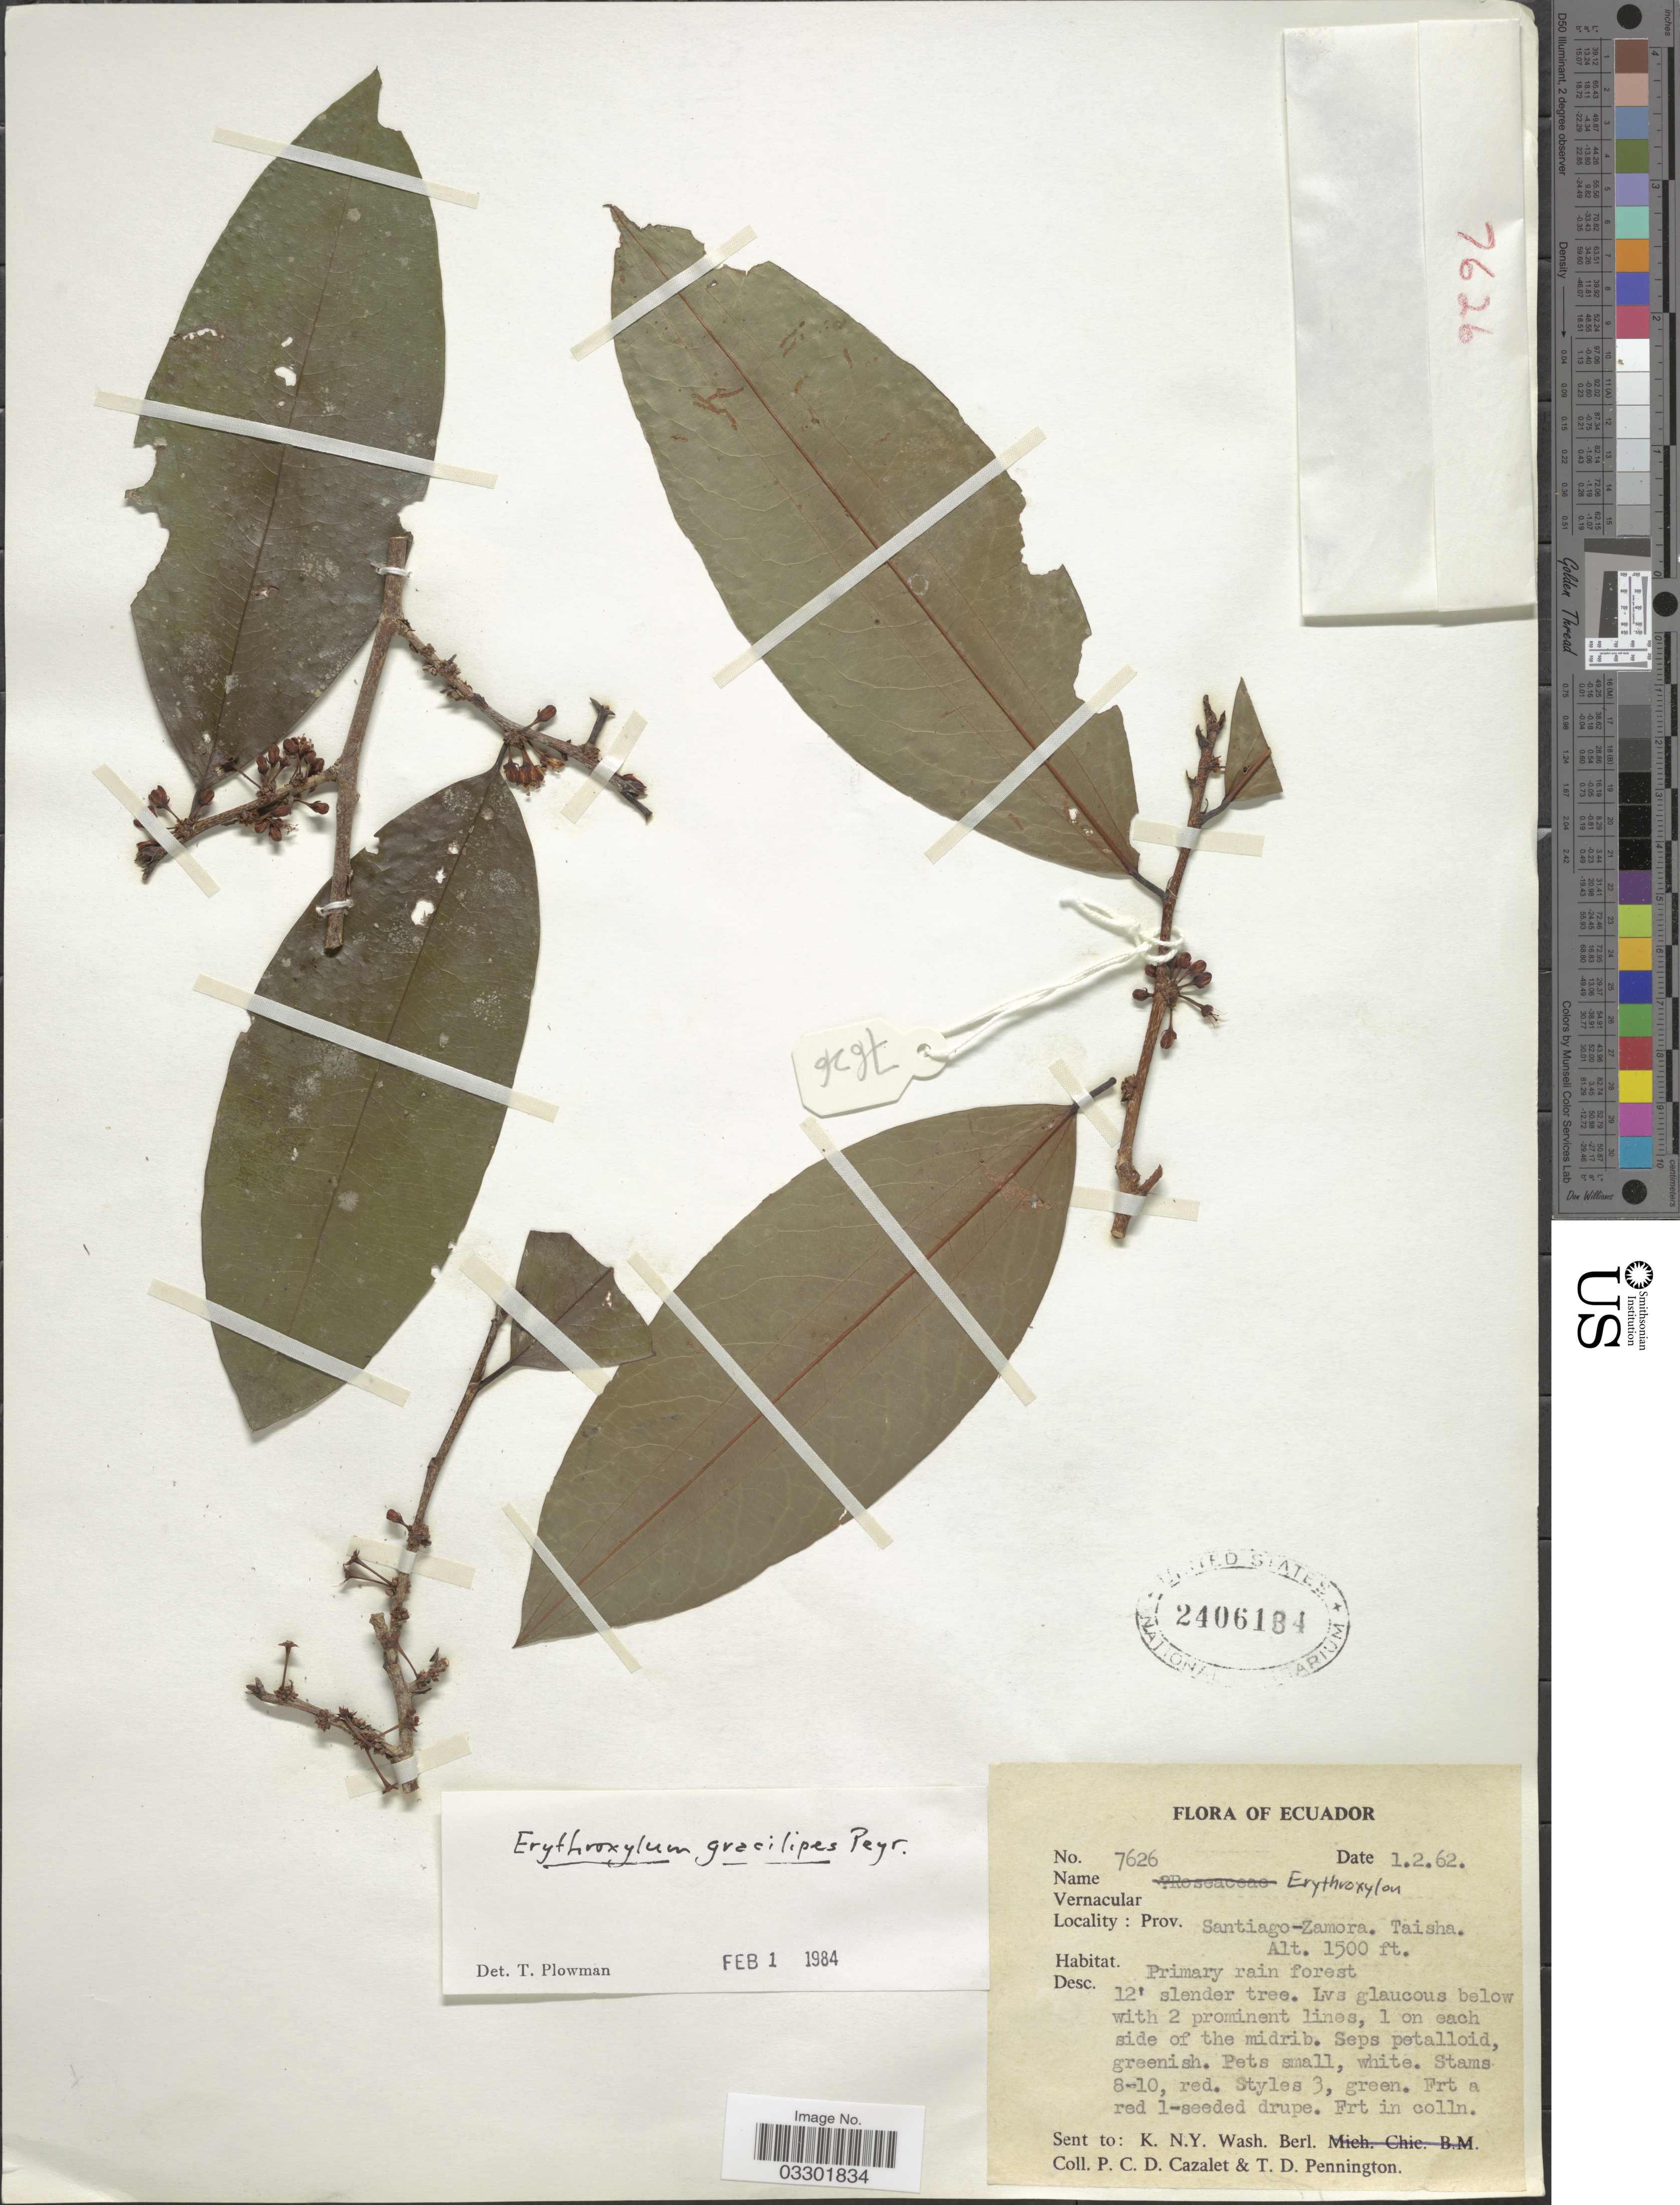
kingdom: Plantae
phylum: Tracheophyta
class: Magnoliopsida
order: Malpighiales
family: Erythroxylaceae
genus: Erythroxylum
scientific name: Erythroxylum gracilipes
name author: Peyr.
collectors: P. C. D. Cazalet & T. D. Pennington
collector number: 7626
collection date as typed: Transcribed d/m/y: 1/2/62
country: Ecuador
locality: Prov. Santiago-Zamora. Taisha.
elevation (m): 457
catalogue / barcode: US 2406134